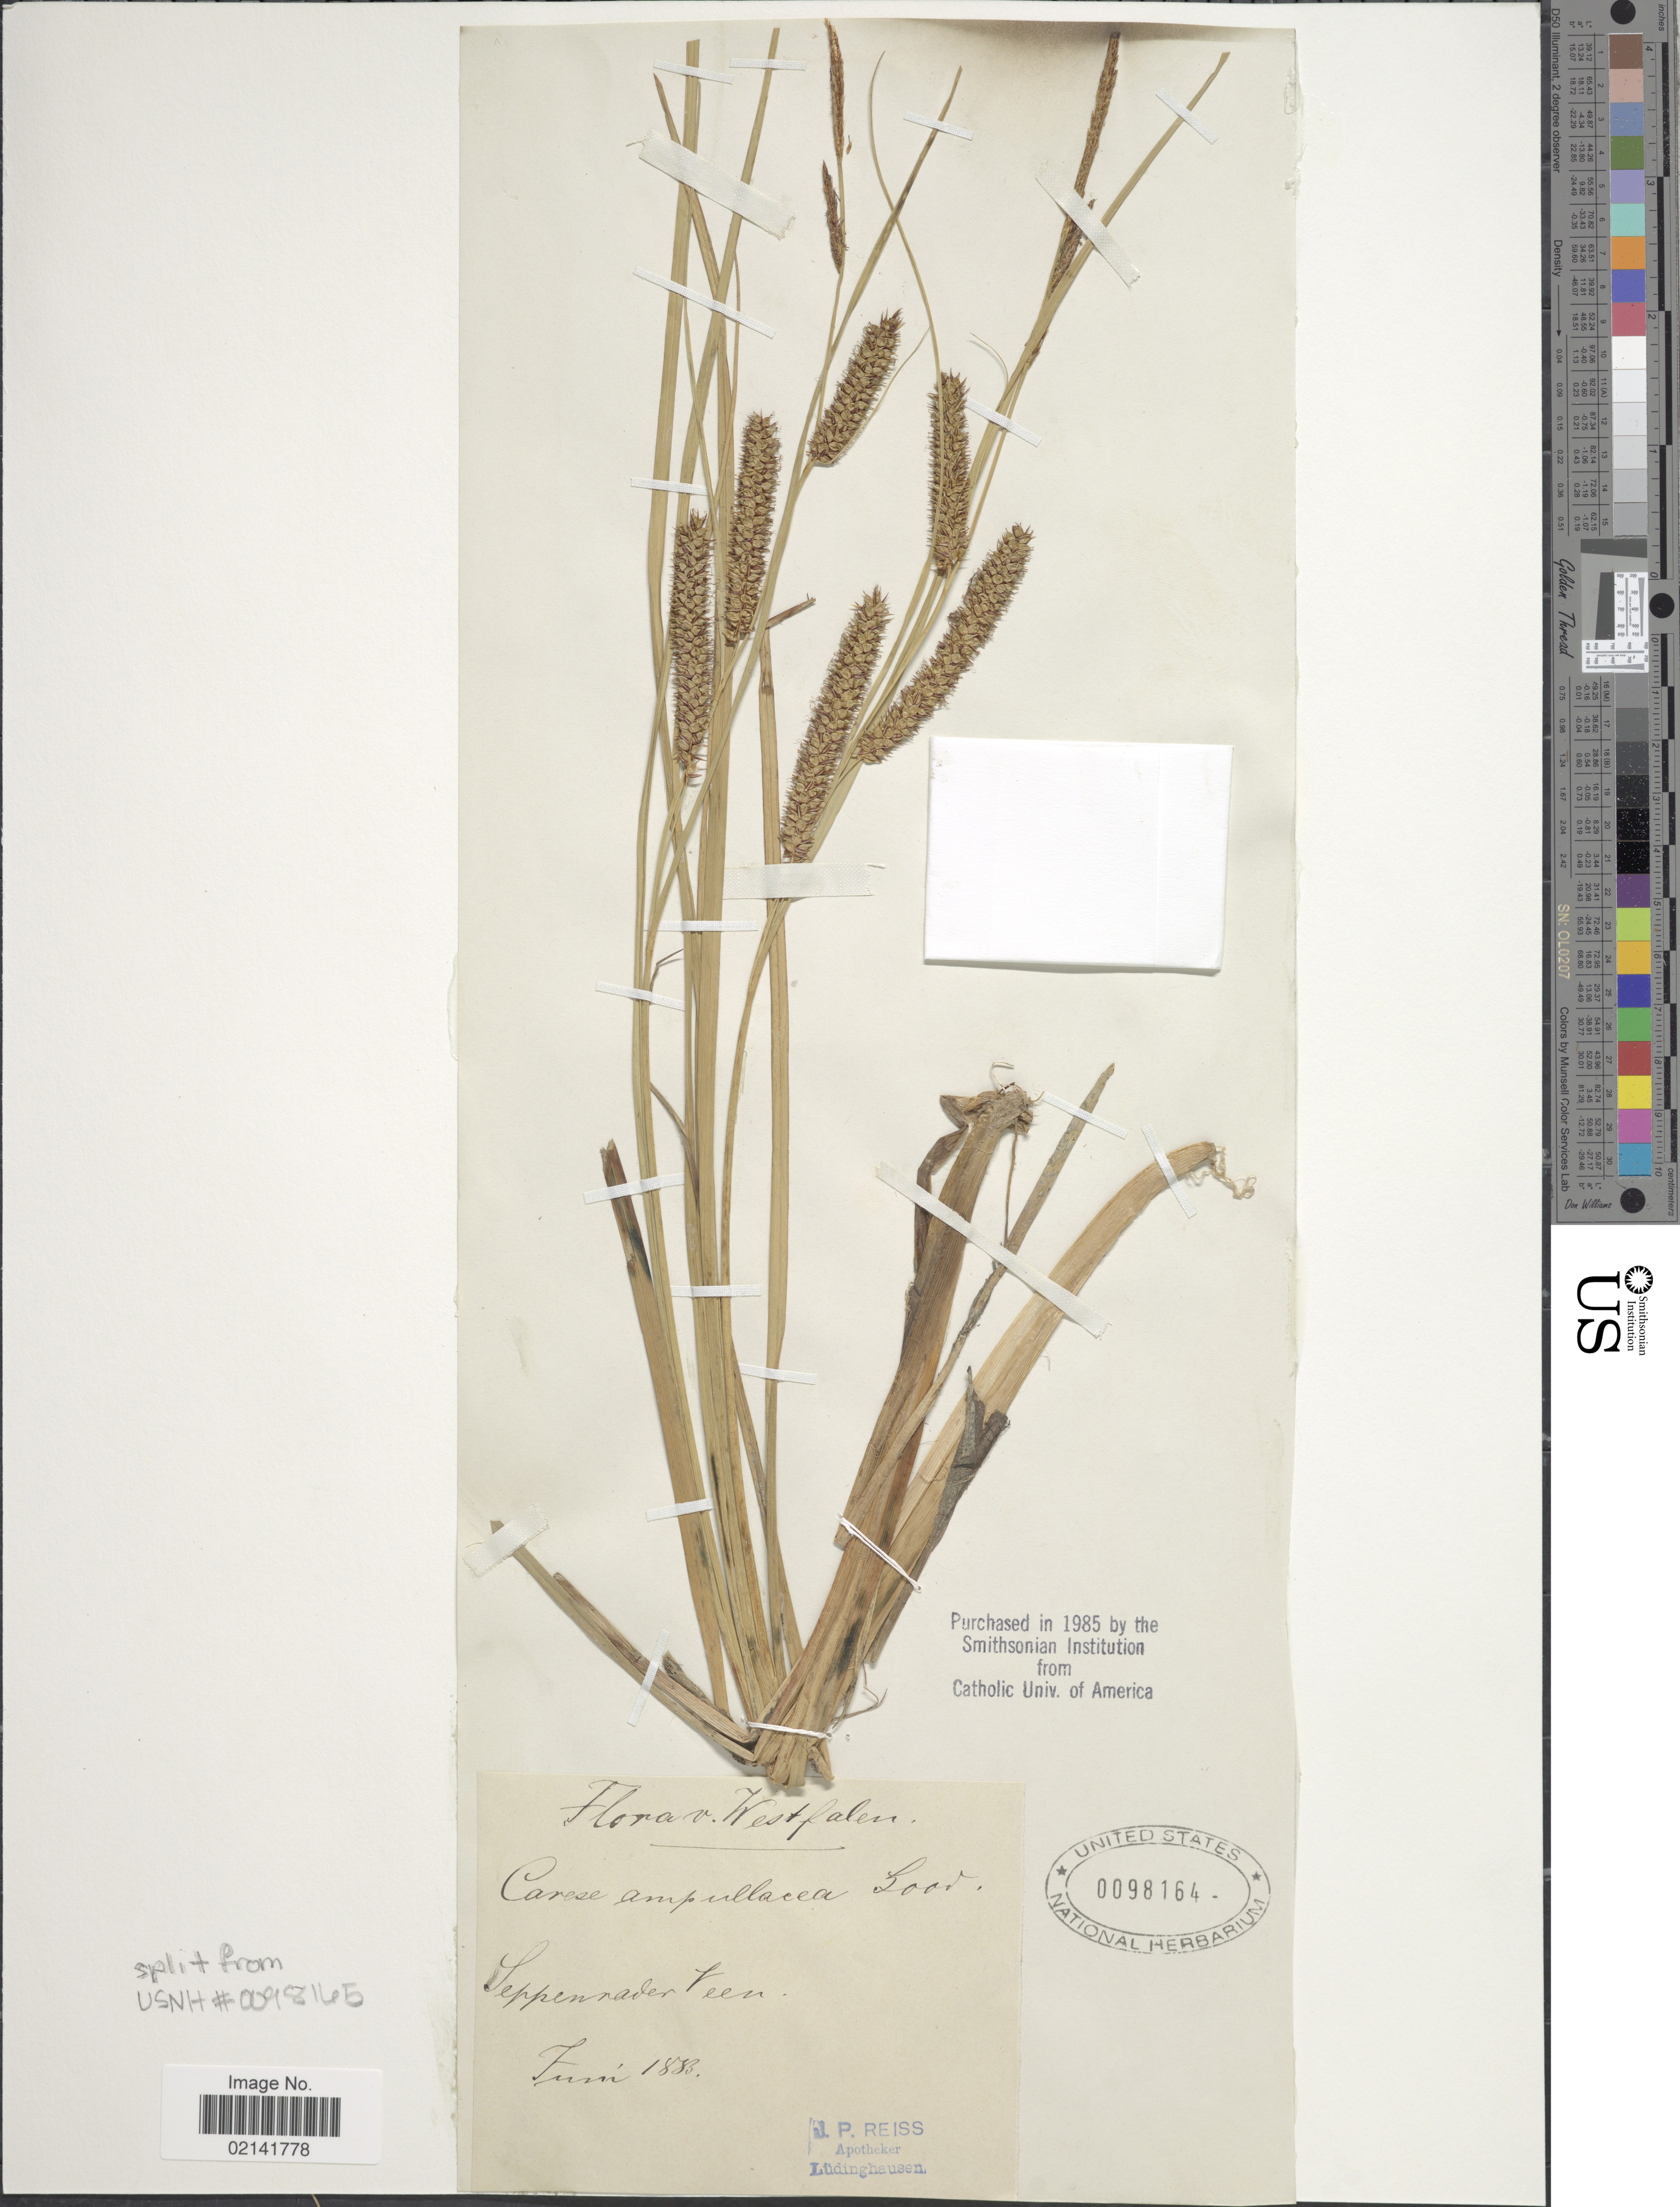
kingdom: Plantae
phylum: Tracheophyta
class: Liliopsida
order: Poales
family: Cyperaceae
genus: Carex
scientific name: Carex rostrata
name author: Stokes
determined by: Strong, Mark T., (BOT), Smithsonian Institution - National Museum of Natural History (UNITED STATES)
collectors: J. Reiss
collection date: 1883-06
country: Germany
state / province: Nordrhein-Westfalen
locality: Westfalen. Seppenrader Teen [interpreted]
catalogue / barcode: US 98164